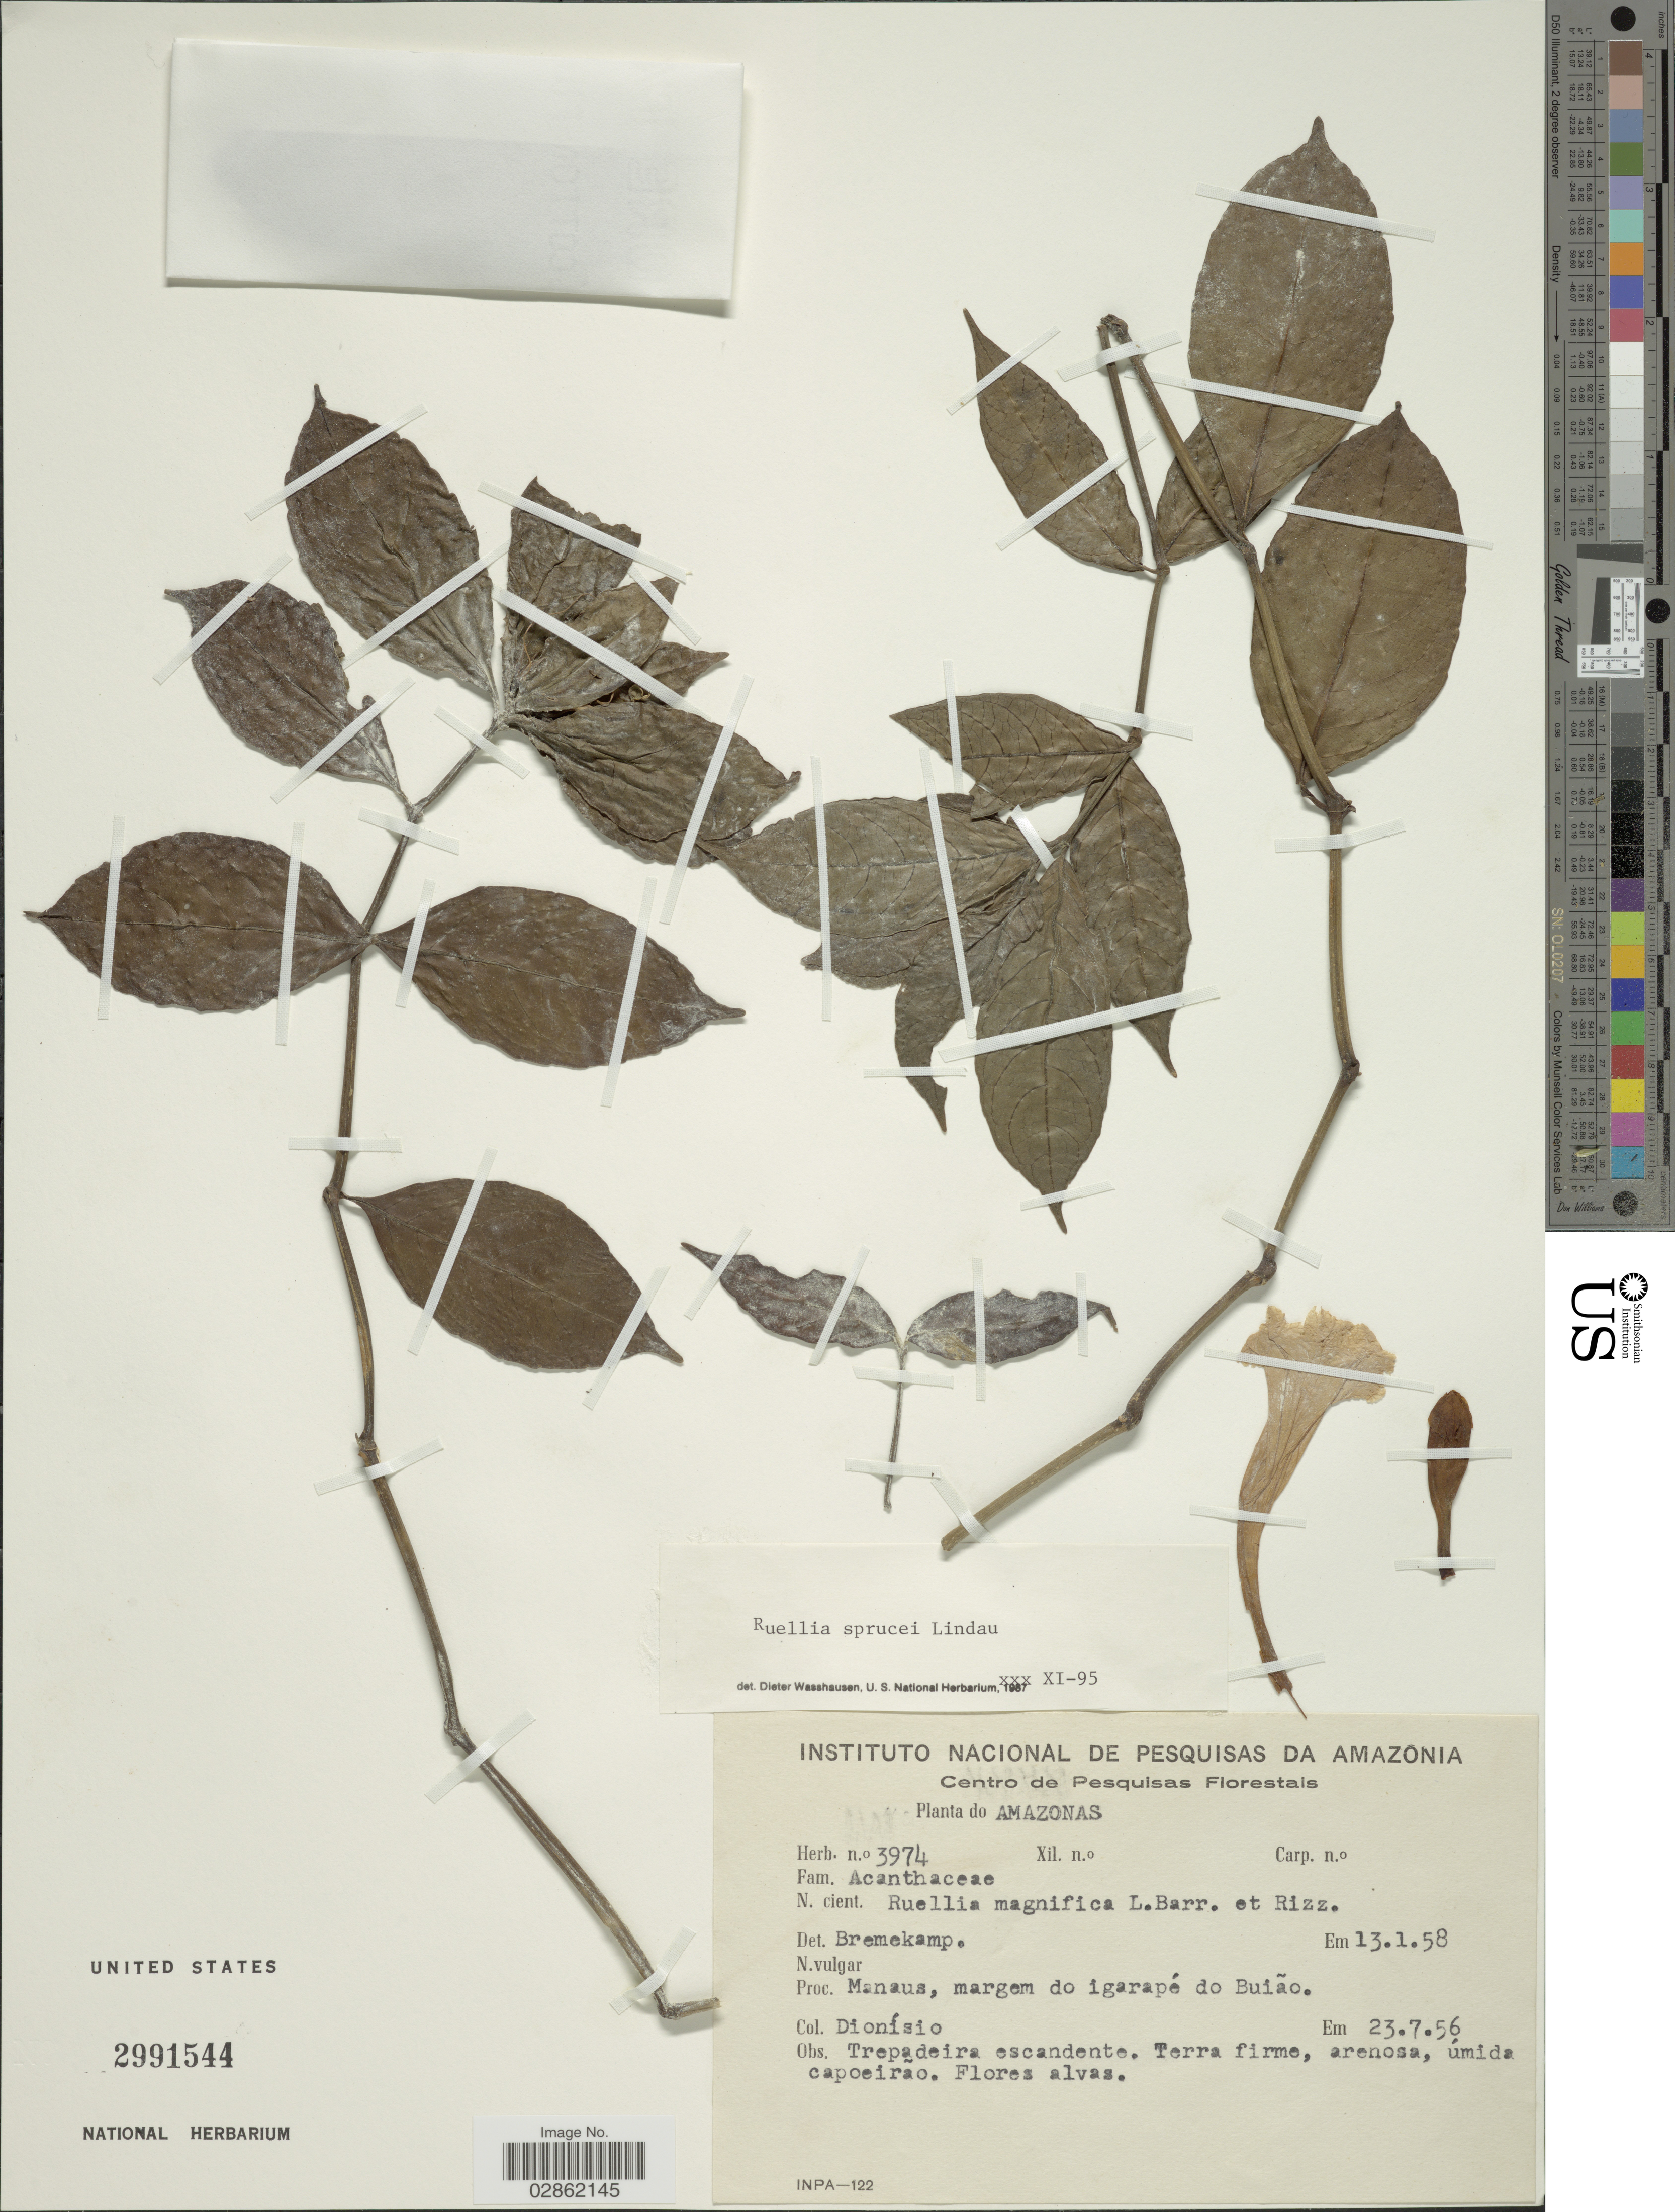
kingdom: Plantae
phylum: Tracheophyta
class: Magnoliopsida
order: Lamiales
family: Acanthaceae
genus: Ruellia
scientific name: Ruellia sprucei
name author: Lindau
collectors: -- Dionisio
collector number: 3974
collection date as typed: Transcribed d/m/y: 23/7/56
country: Colombia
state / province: Amazônas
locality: Manaus, margem do igarapé do Buião.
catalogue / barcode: US 2991544